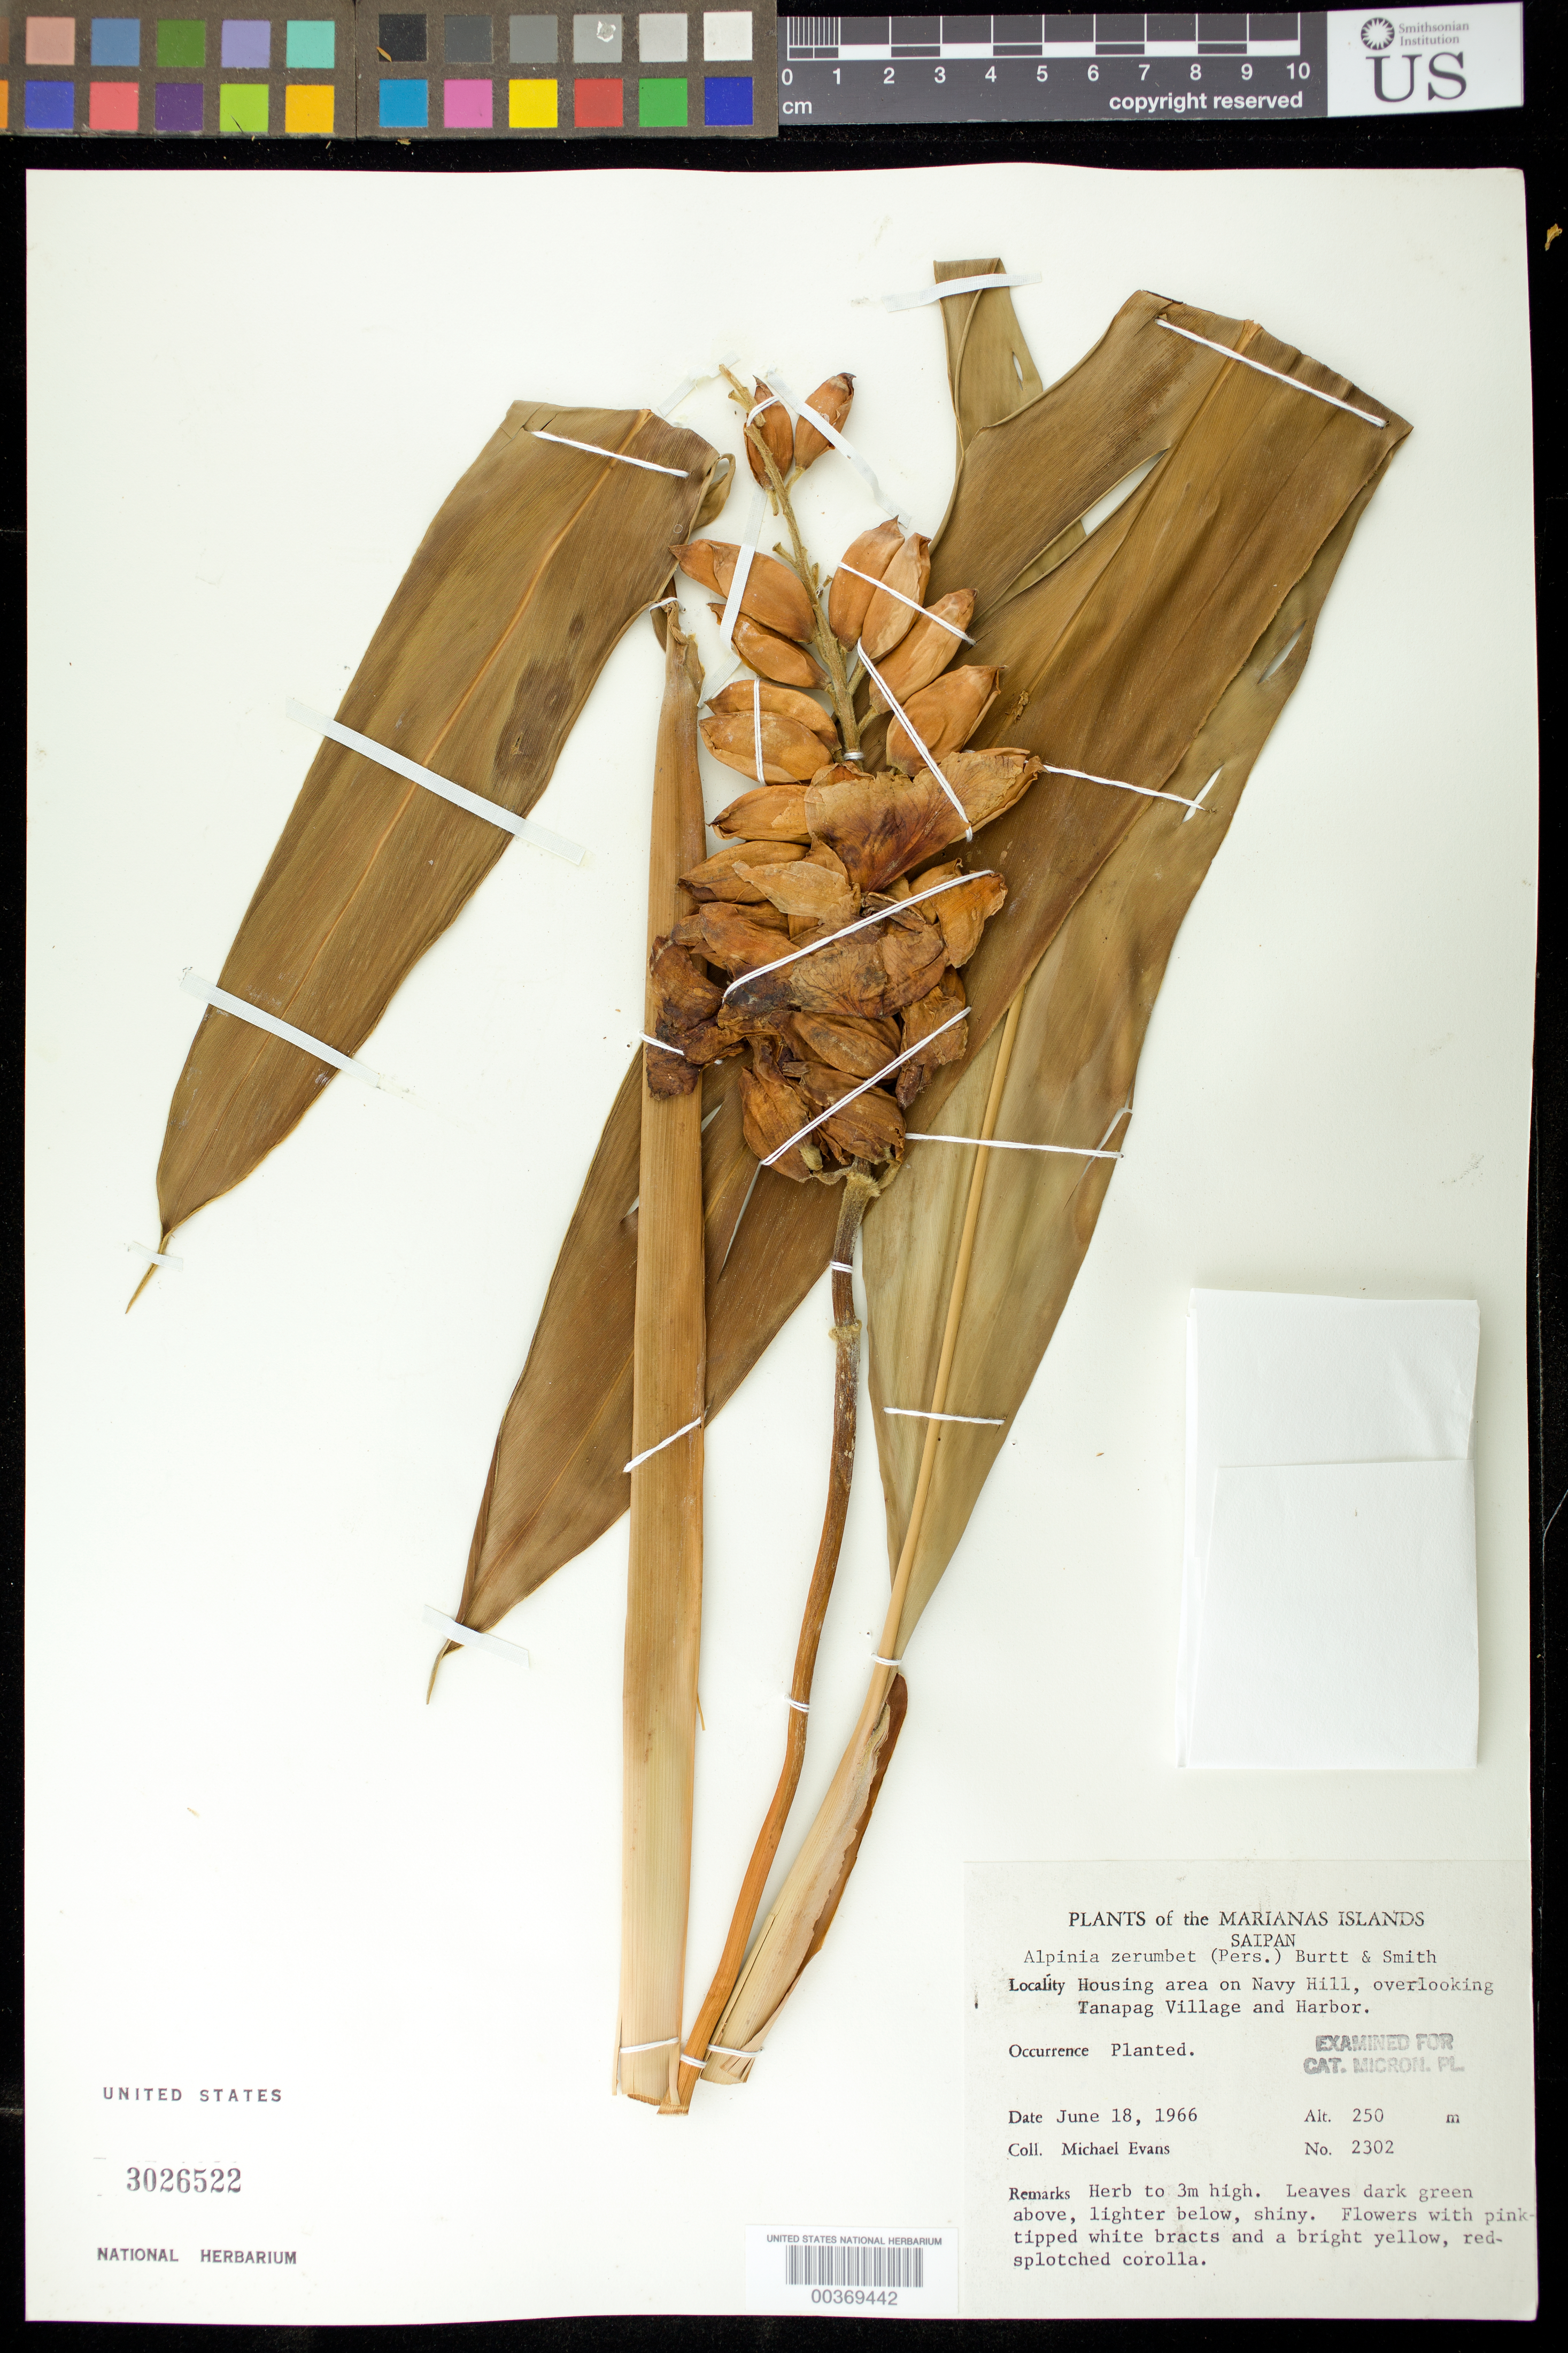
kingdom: Plantae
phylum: Tracheophyta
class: Liliopsida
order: Zingiberales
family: Zingiberaceae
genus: Alpinia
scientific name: Alpinia zerumbet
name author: (Pers.) B.L. Burtt & R.M. Sm.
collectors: M. Evans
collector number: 2302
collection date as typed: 18 Jun 1966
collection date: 1966-06-18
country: Northern Mariana Islands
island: Saipan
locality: Plants of Marianas Islands, Saipan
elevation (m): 250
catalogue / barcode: US 3026522